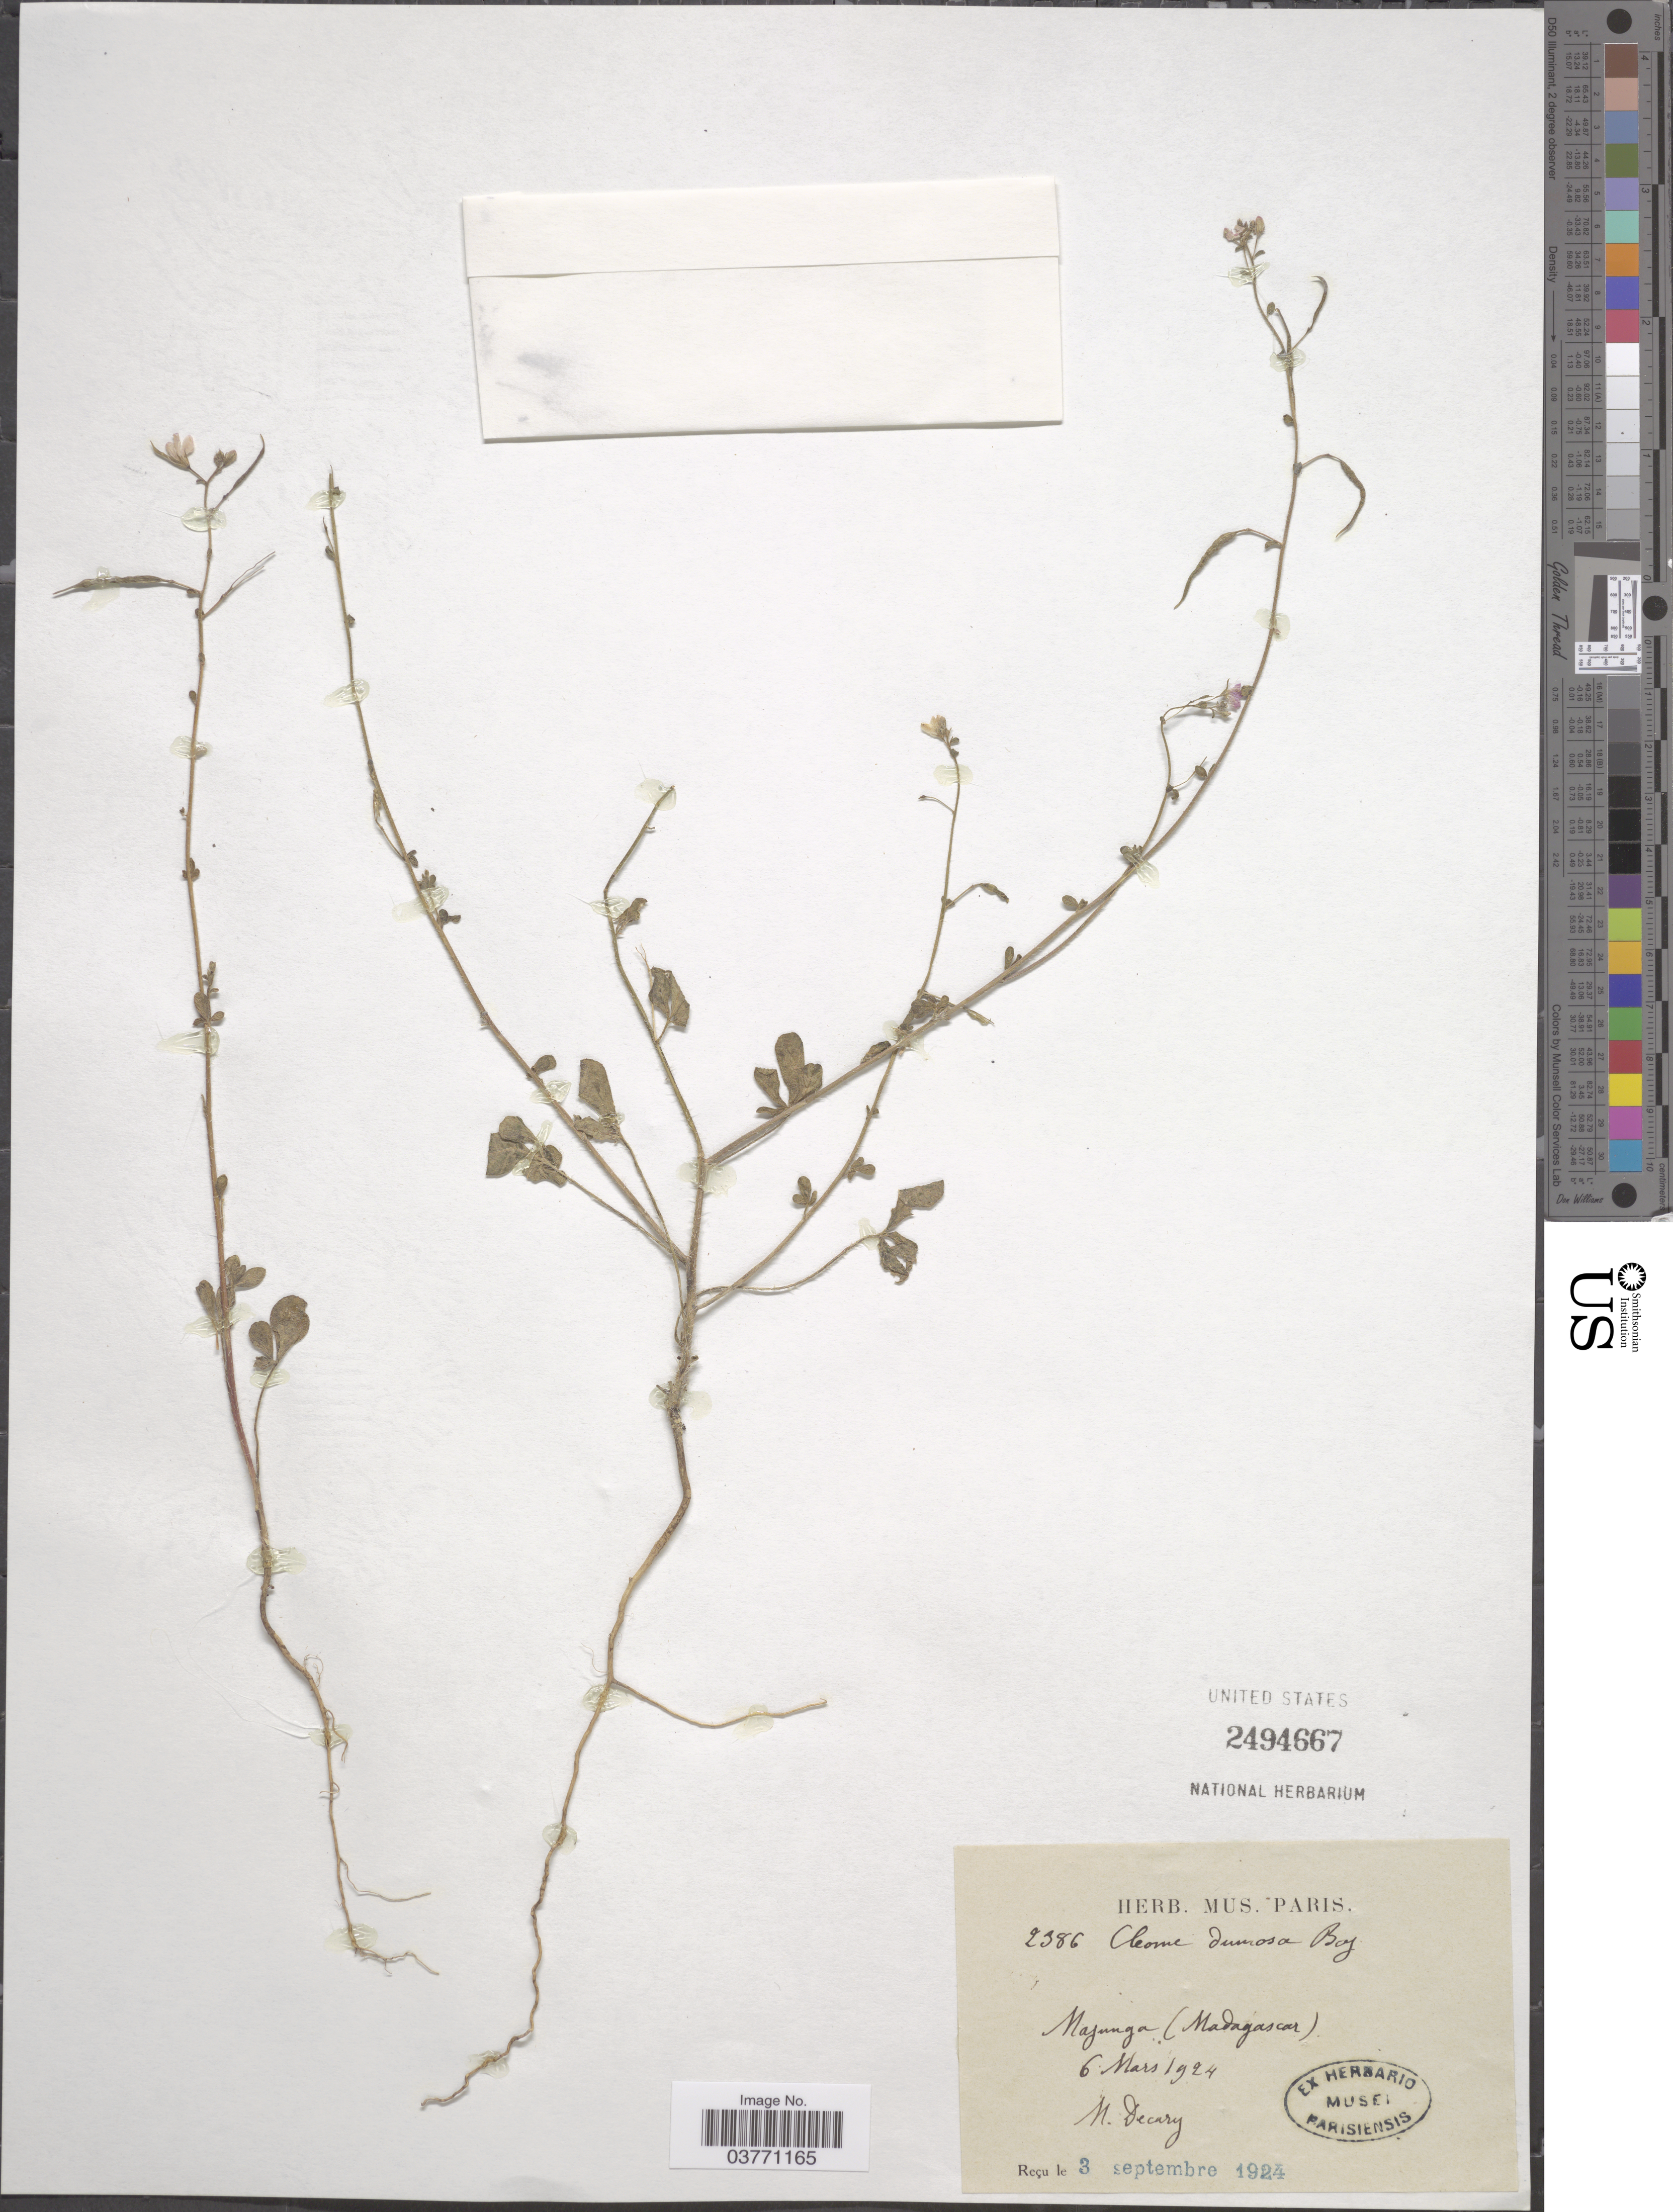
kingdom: Plantae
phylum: Tracheophyta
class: Magnoliopsida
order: Brassicales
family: Cleomaceae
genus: Sieruela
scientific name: Sieruela dumosa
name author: (Baker) Roalson & J.C. Hall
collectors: R. Decary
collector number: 2586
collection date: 1924-03-06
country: Madagascar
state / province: Boeny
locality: Majunga.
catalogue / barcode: US 2494667